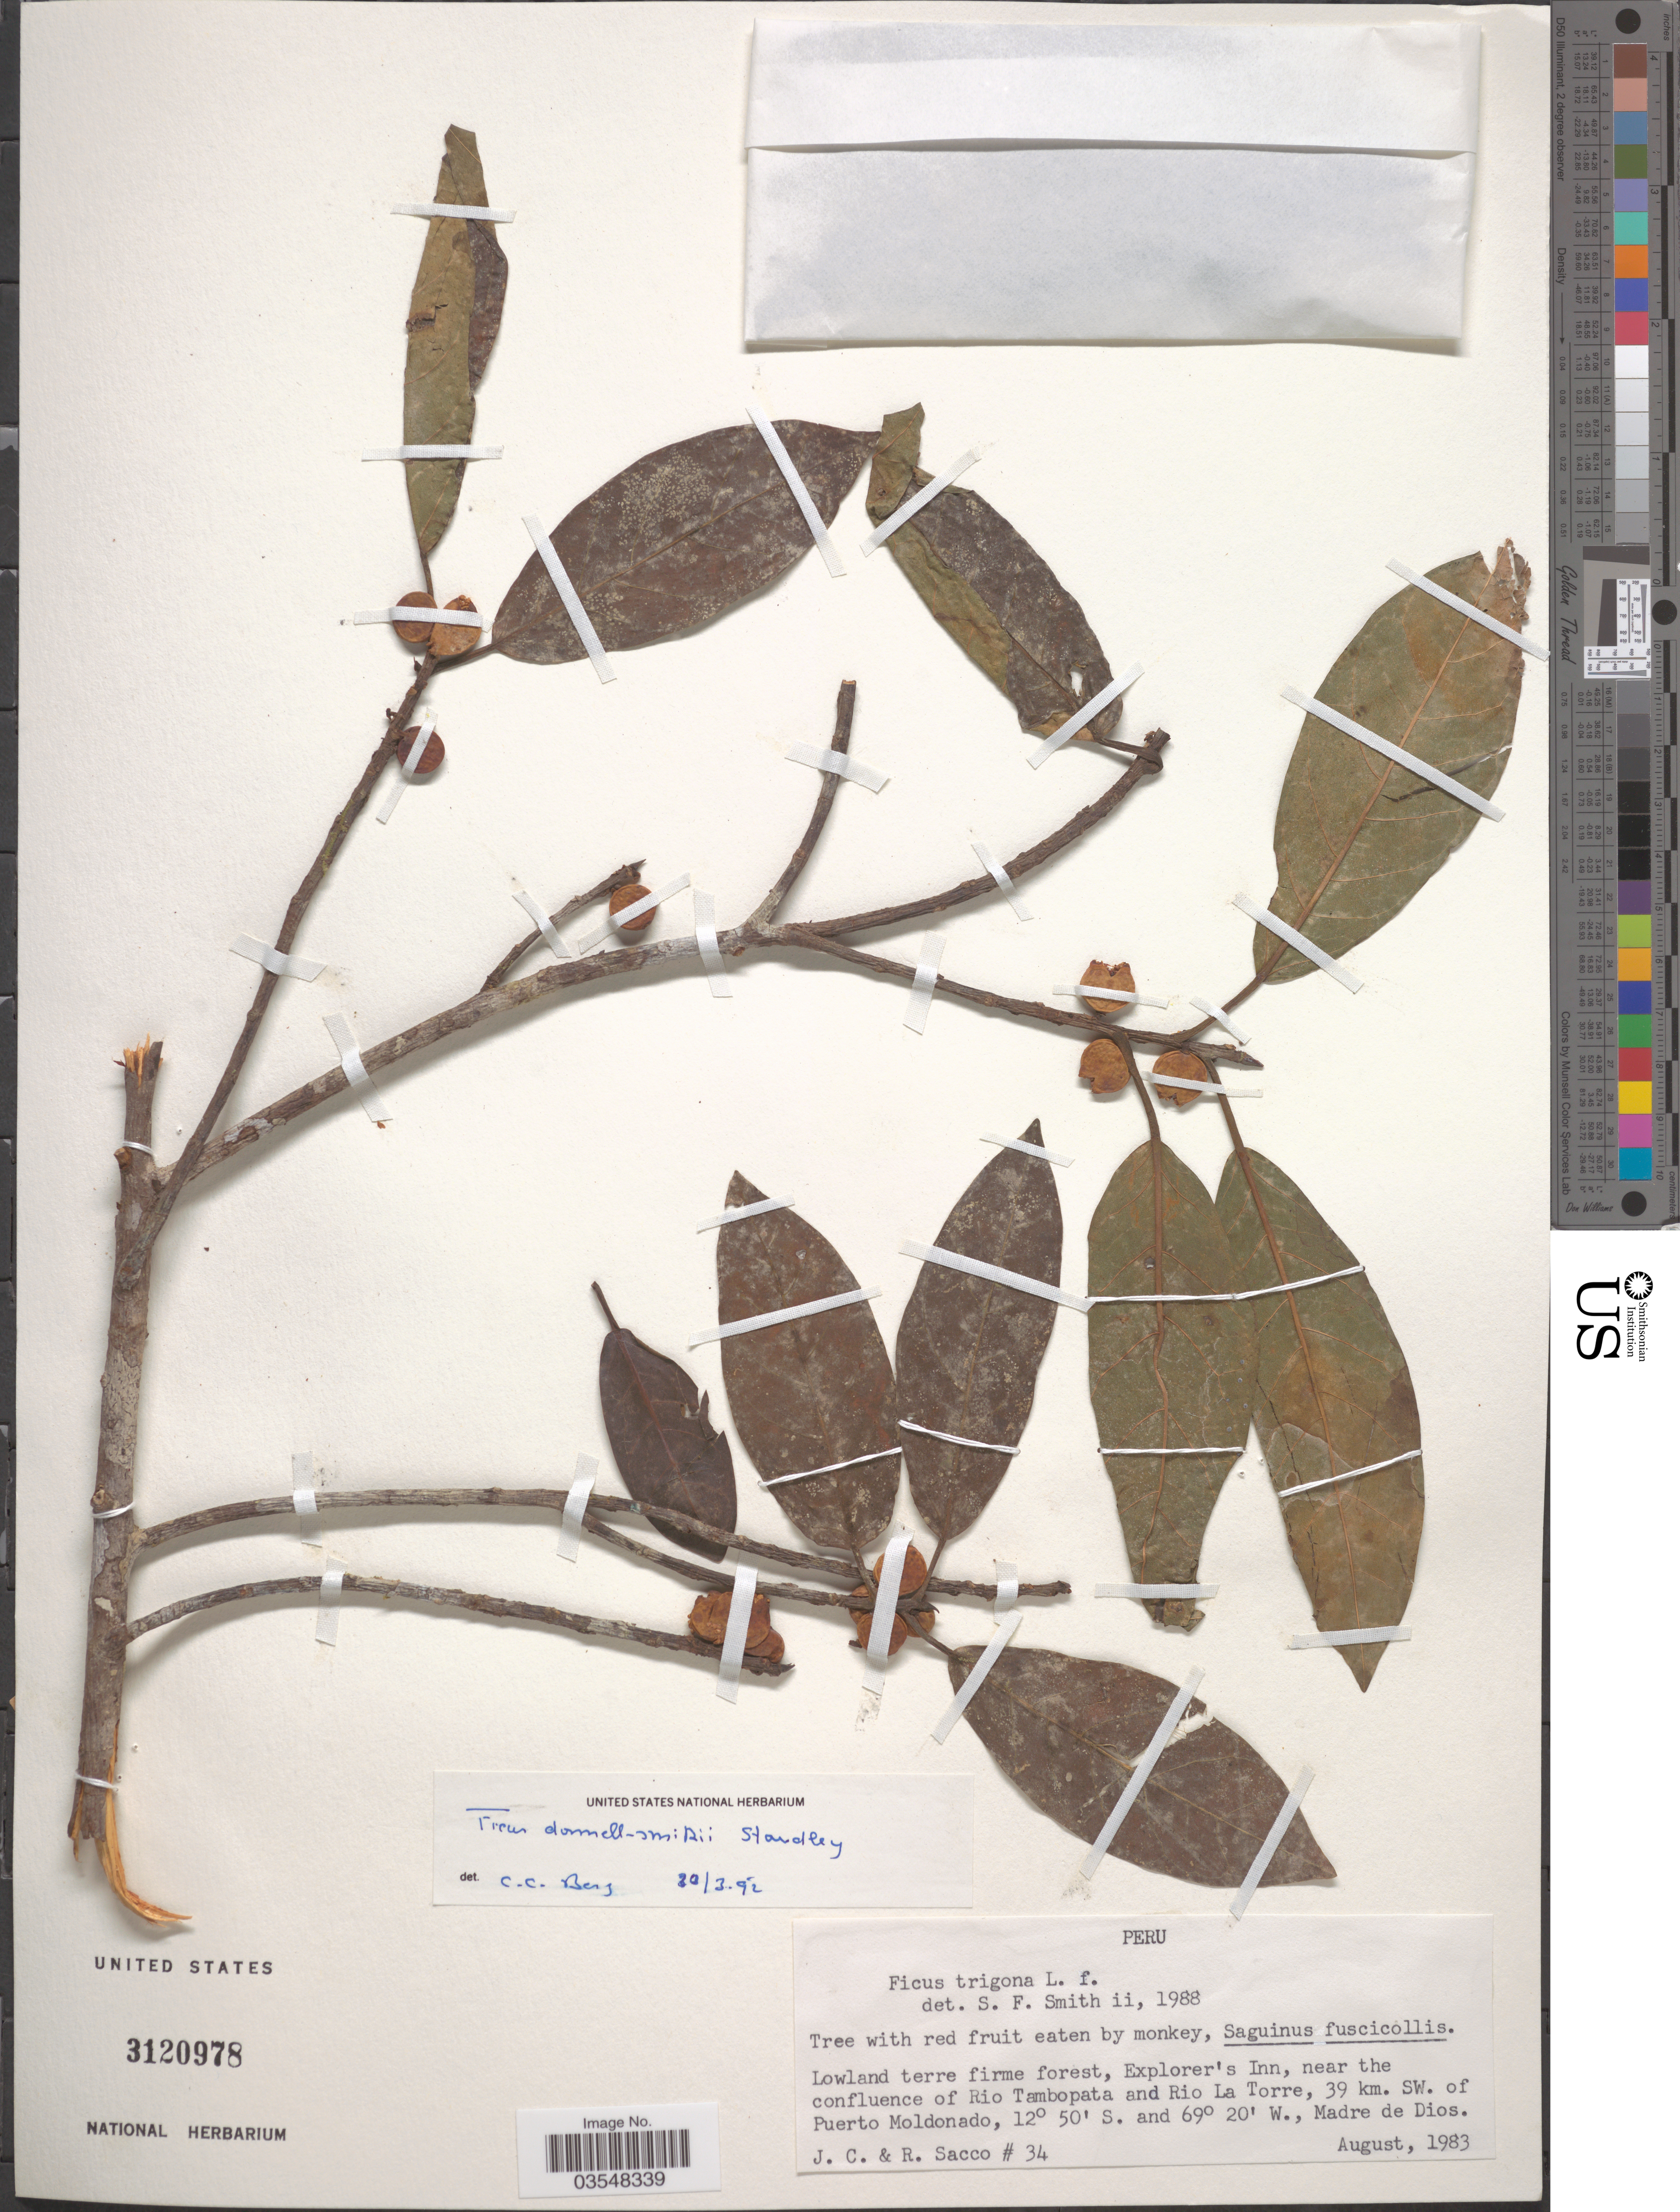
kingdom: Plantae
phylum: Tracheophyta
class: Magnoliopsida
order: Rosales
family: Moraceae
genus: Ficus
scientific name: Ficus donnell-smithii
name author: Standl.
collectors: J. C. Sacco & R. Sacco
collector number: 34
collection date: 1983-08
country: Peru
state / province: Madre de Dios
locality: Lowland terre firme forest, Explorer's Inn, near the confluence of Rio Tambopata and Rio La Torre, 39 km. SW. of Puerto Moldonado.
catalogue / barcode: US 3120978